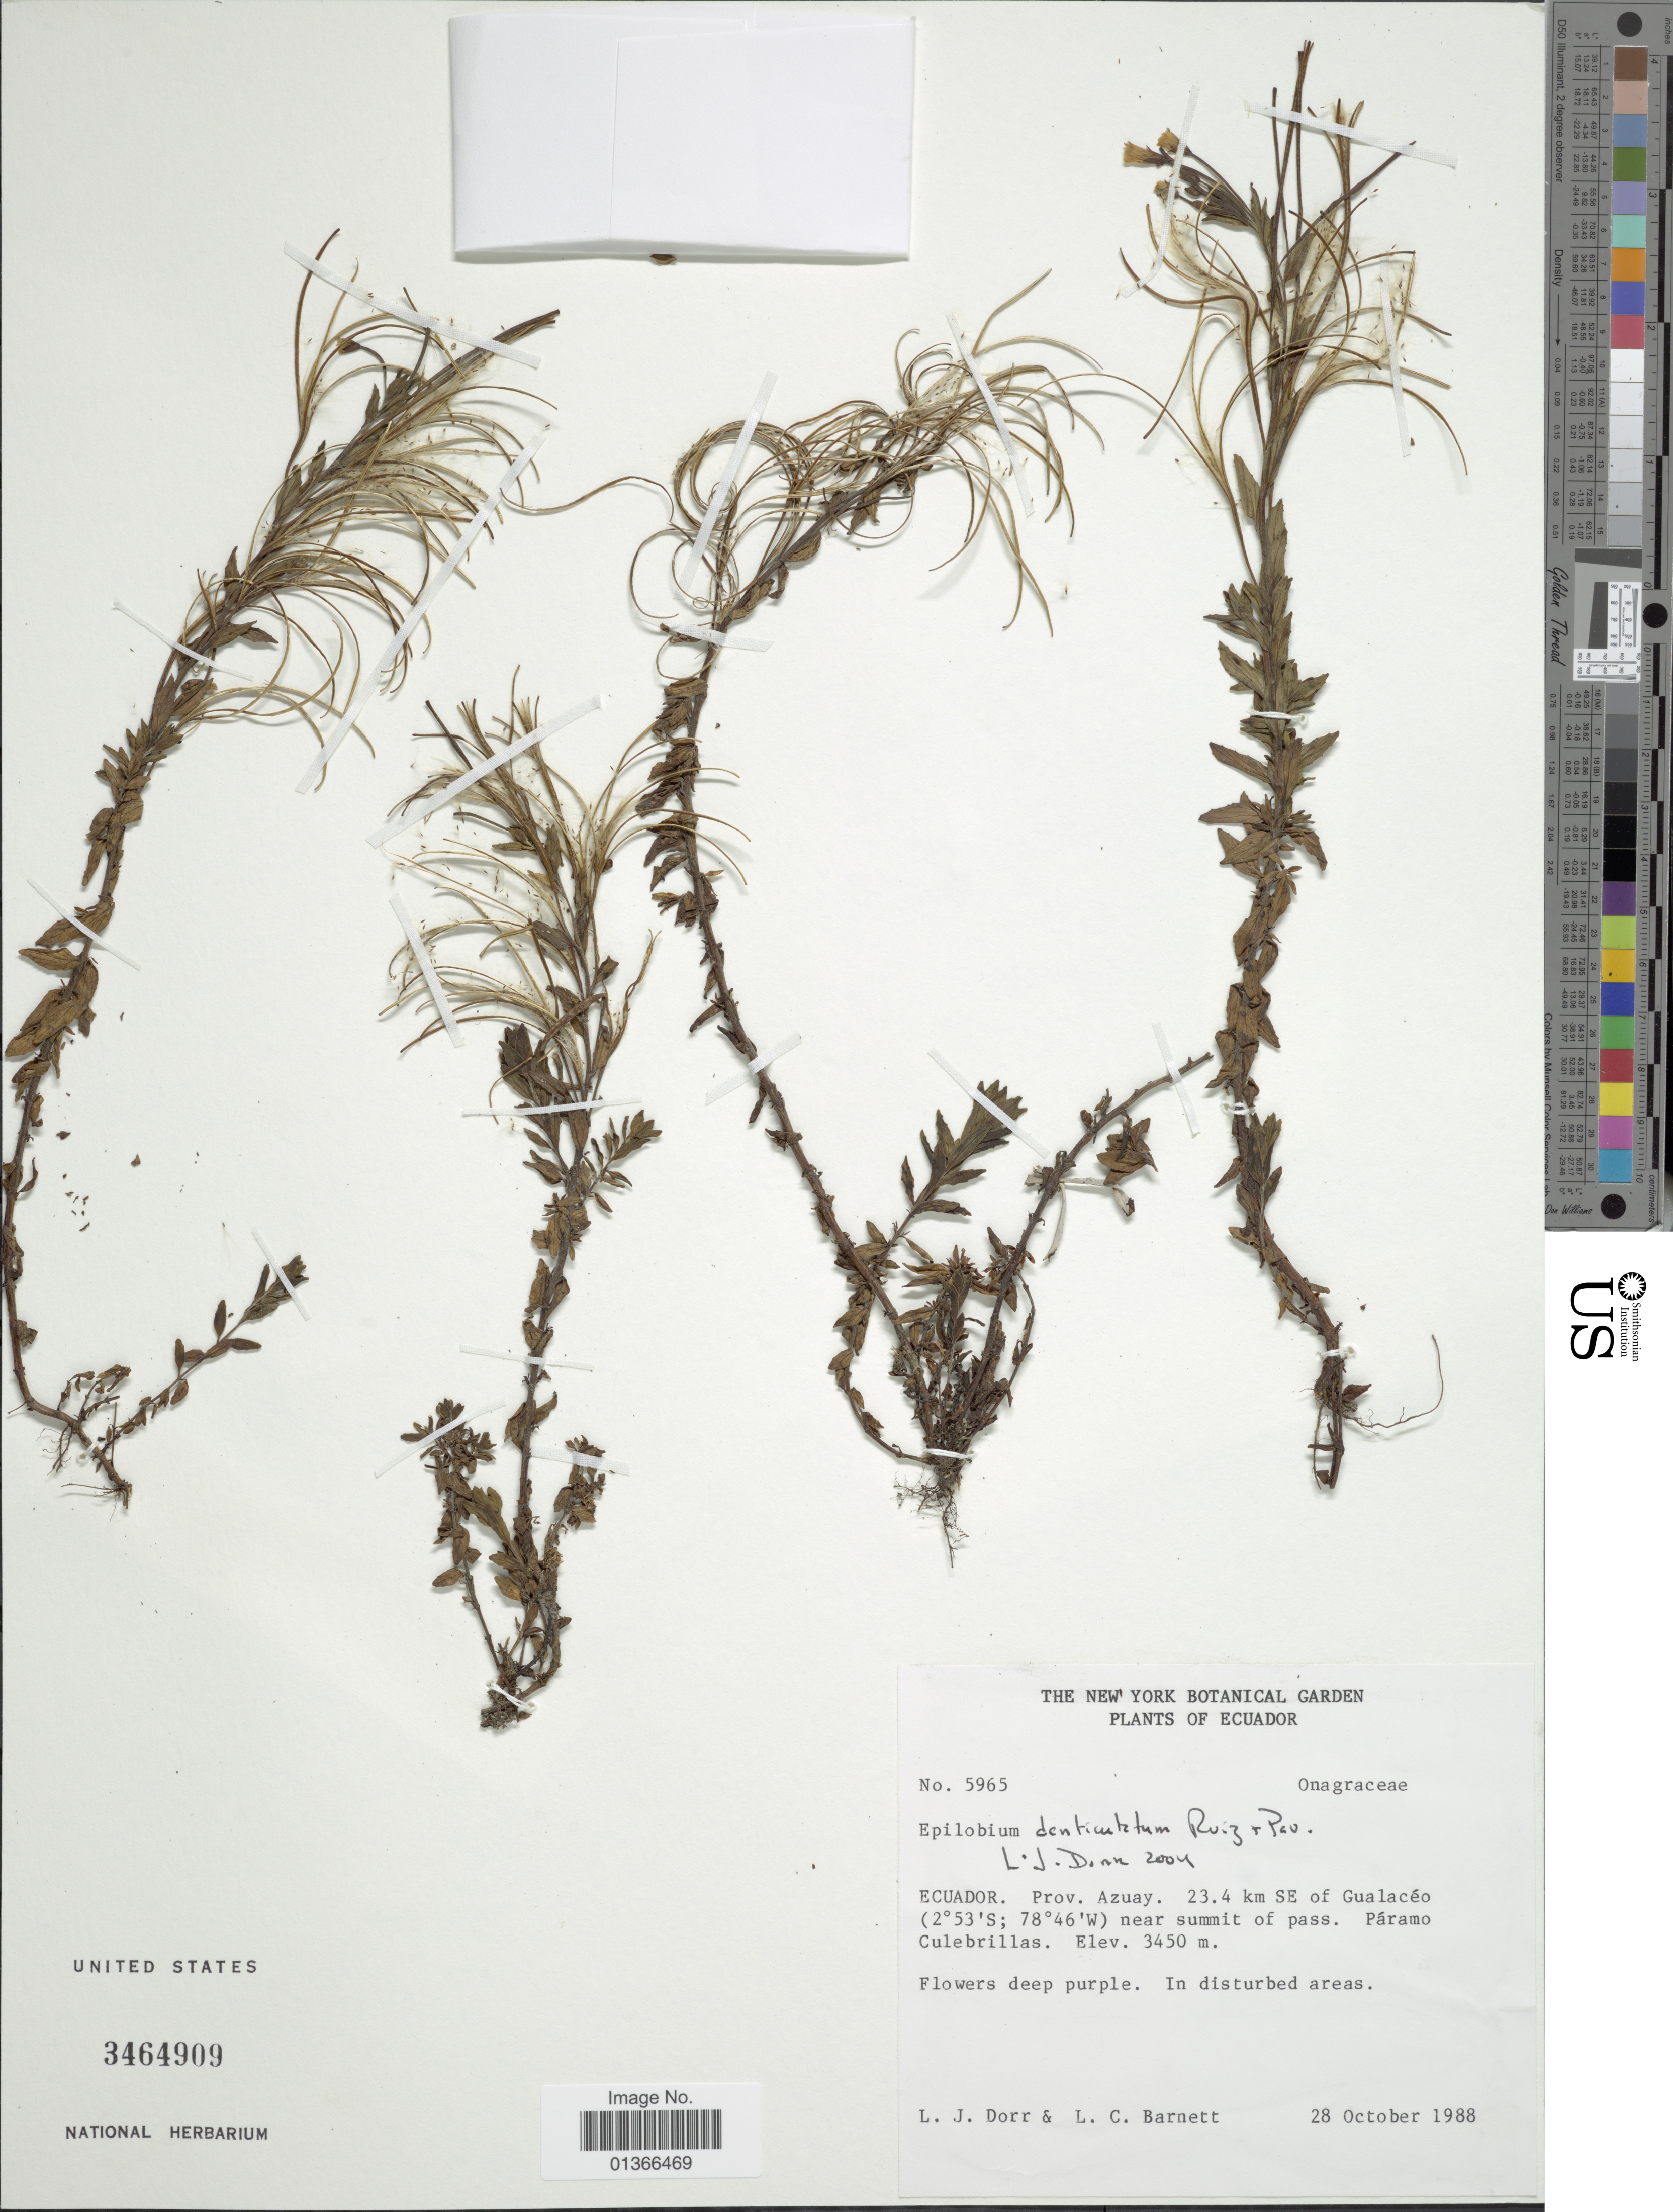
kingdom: Plantae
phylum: Tracheophyta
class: Magnoliopsida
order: Myrtales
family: Onagraceae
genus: Epilobium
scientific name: Epilobium denticulatum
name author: Ruiz & Pav.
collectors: L. J. Dorr & L. C. Barnett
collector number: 5965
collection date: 1988-10-28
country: Ecuador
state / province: Azuay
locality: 23.4 km SE of Gualacéo near summit of pass. Páramo Culebrillas.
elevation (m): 3450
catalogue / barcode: US 3464909